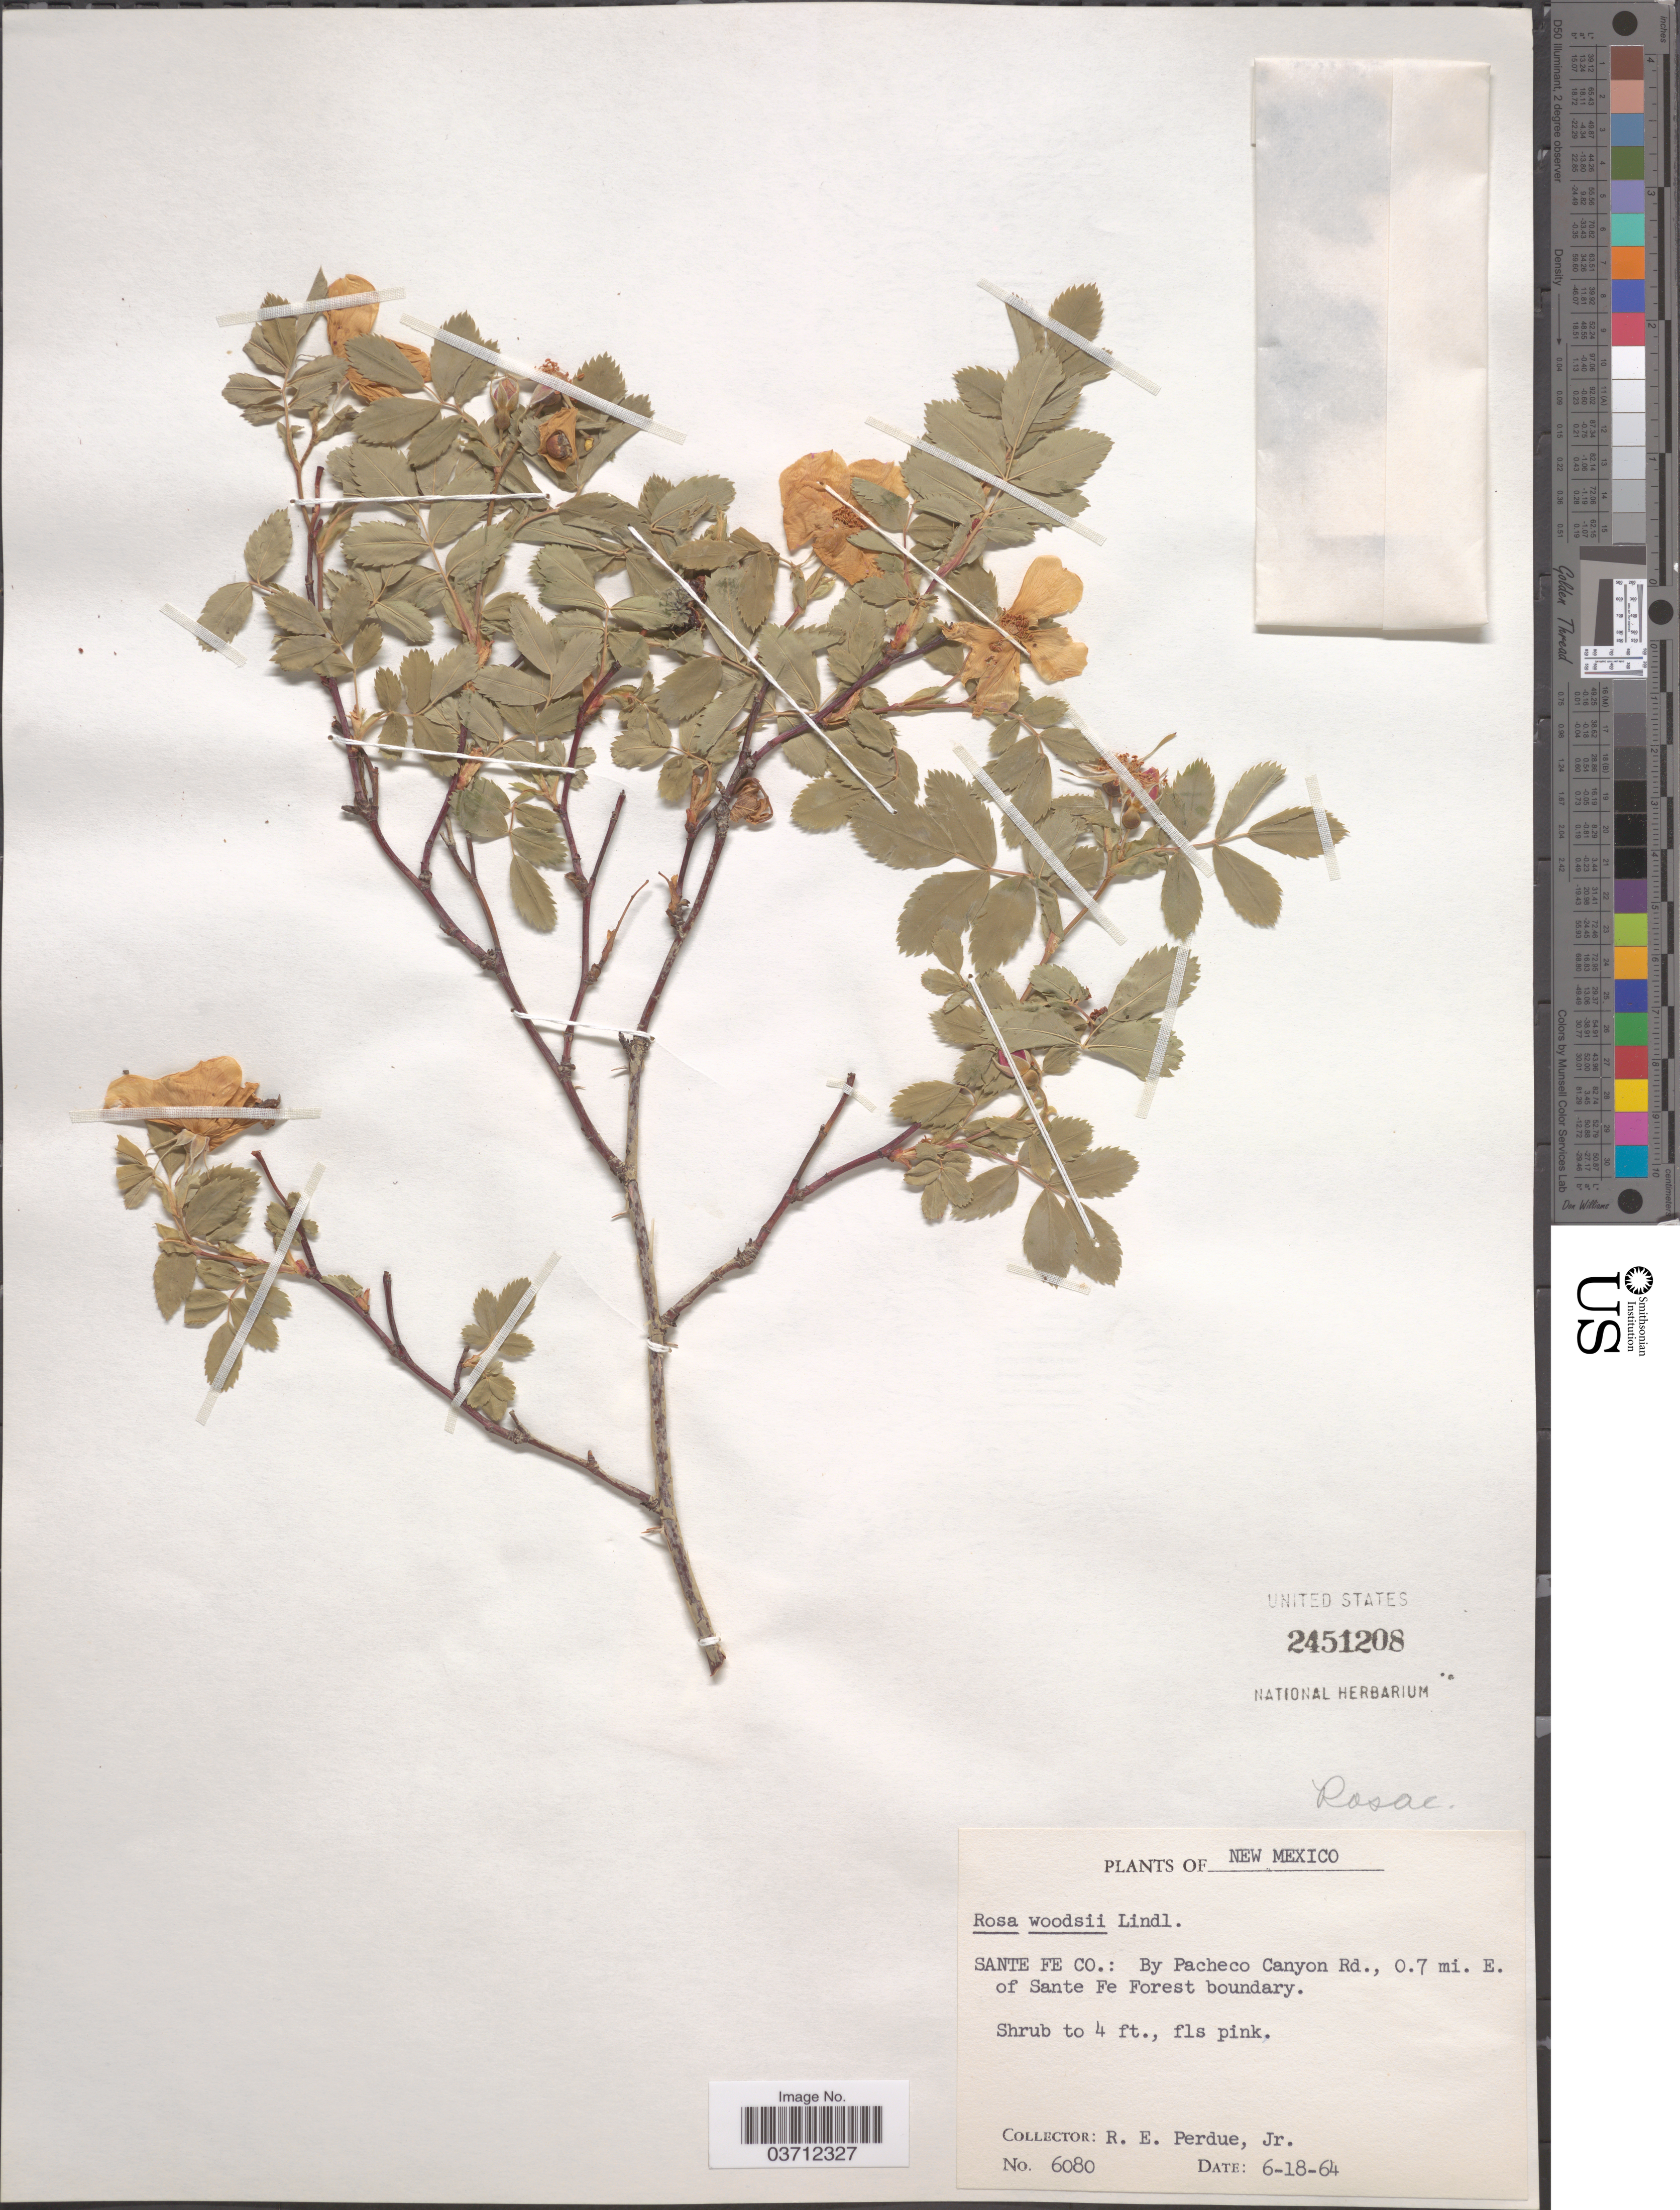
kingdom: Plantae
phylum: Tracheophyta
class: Magnoliopsida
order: Rosales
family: Rosaceae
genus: Rosa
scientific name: Rosa woodsii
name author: Lindl.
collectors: R. E. Perdue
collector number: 6080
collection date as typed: Transcribed d/m/y: 18/6/64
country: United States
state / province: New Mexico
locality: Santa Fe Co.: By Pacheco Canyon Rd., 0.7 mi. E. of Santa Fe Forest boundary.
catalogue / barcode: US 2451208